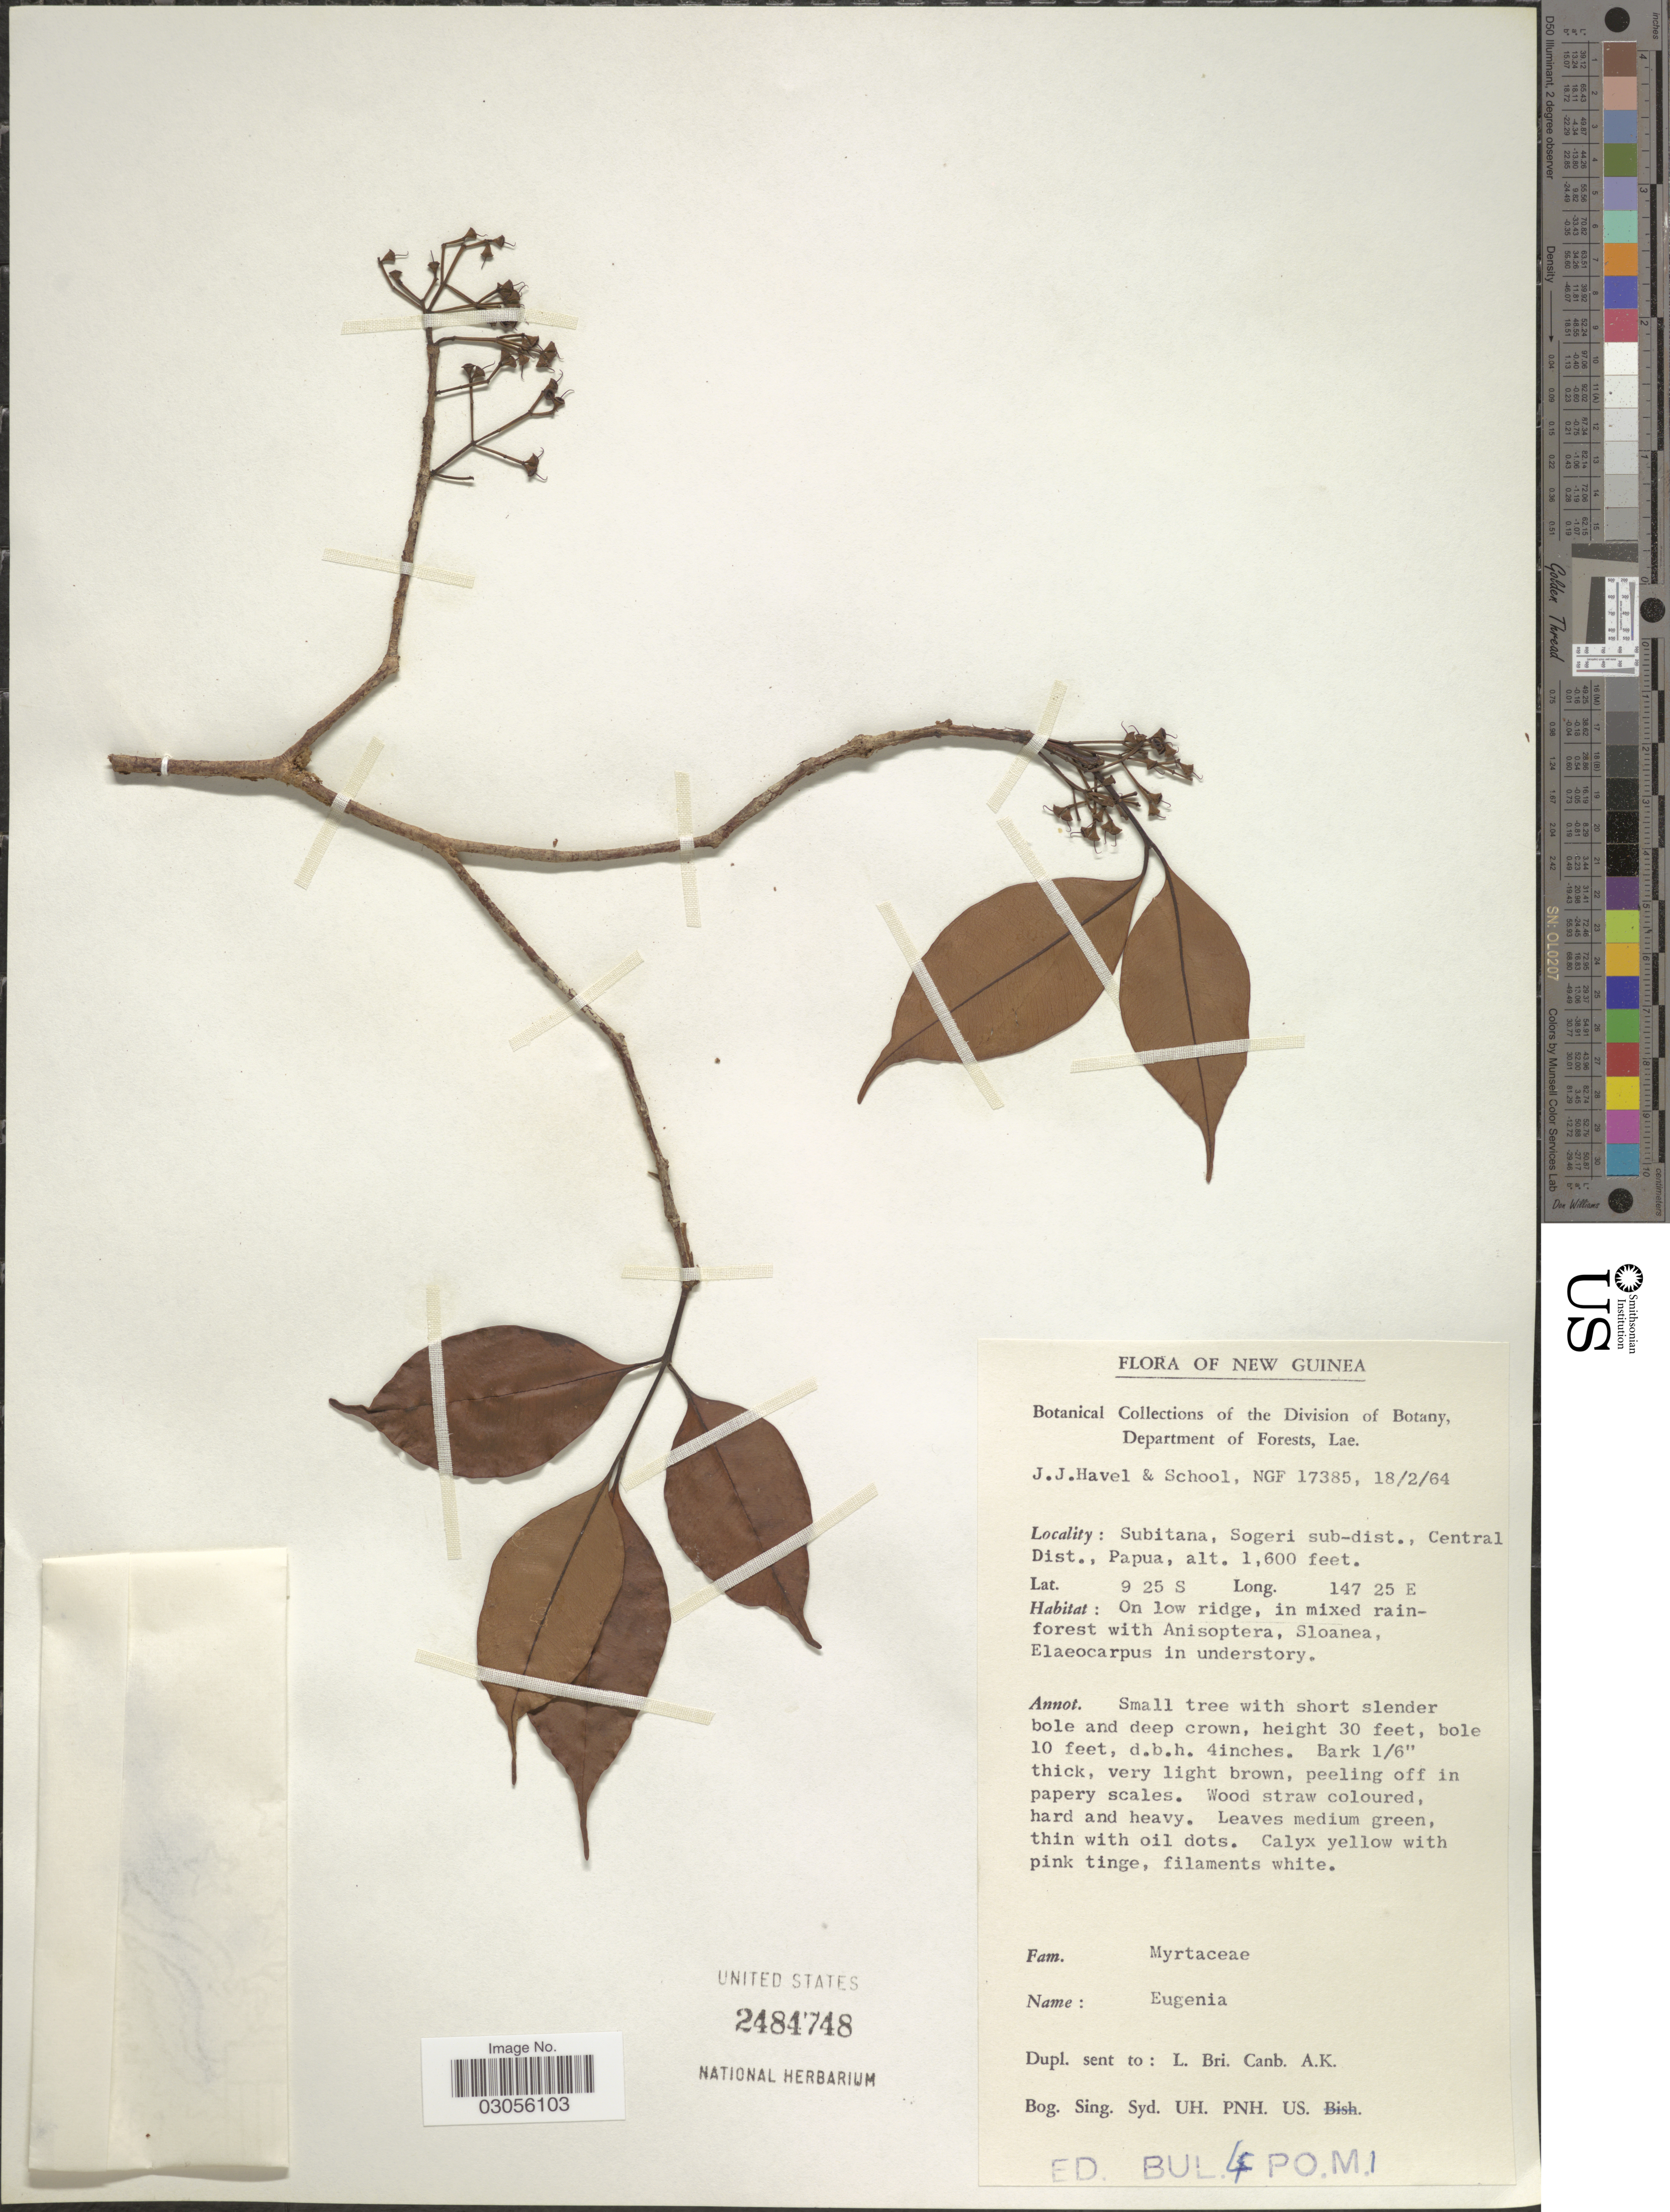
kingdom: Plantae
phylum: Tracheophyta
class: Magnoliopsida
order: Myrtales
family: Myrtaceae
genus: Syzygium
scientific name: Syzygium sp.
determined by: Strong, M. T., (US), Smithsonian Institution - National Museum of Natural History (UNITED STATES)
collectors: J. Havel & School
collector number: NGF 17385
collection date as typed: Transcribed d/m/y: 18/2/64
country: Papua New Guinea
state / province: Central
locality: New Guinea. Subitana, Sogeri sub-dist., Central Dist. Papua.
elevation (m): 488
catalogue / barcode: US 2484748